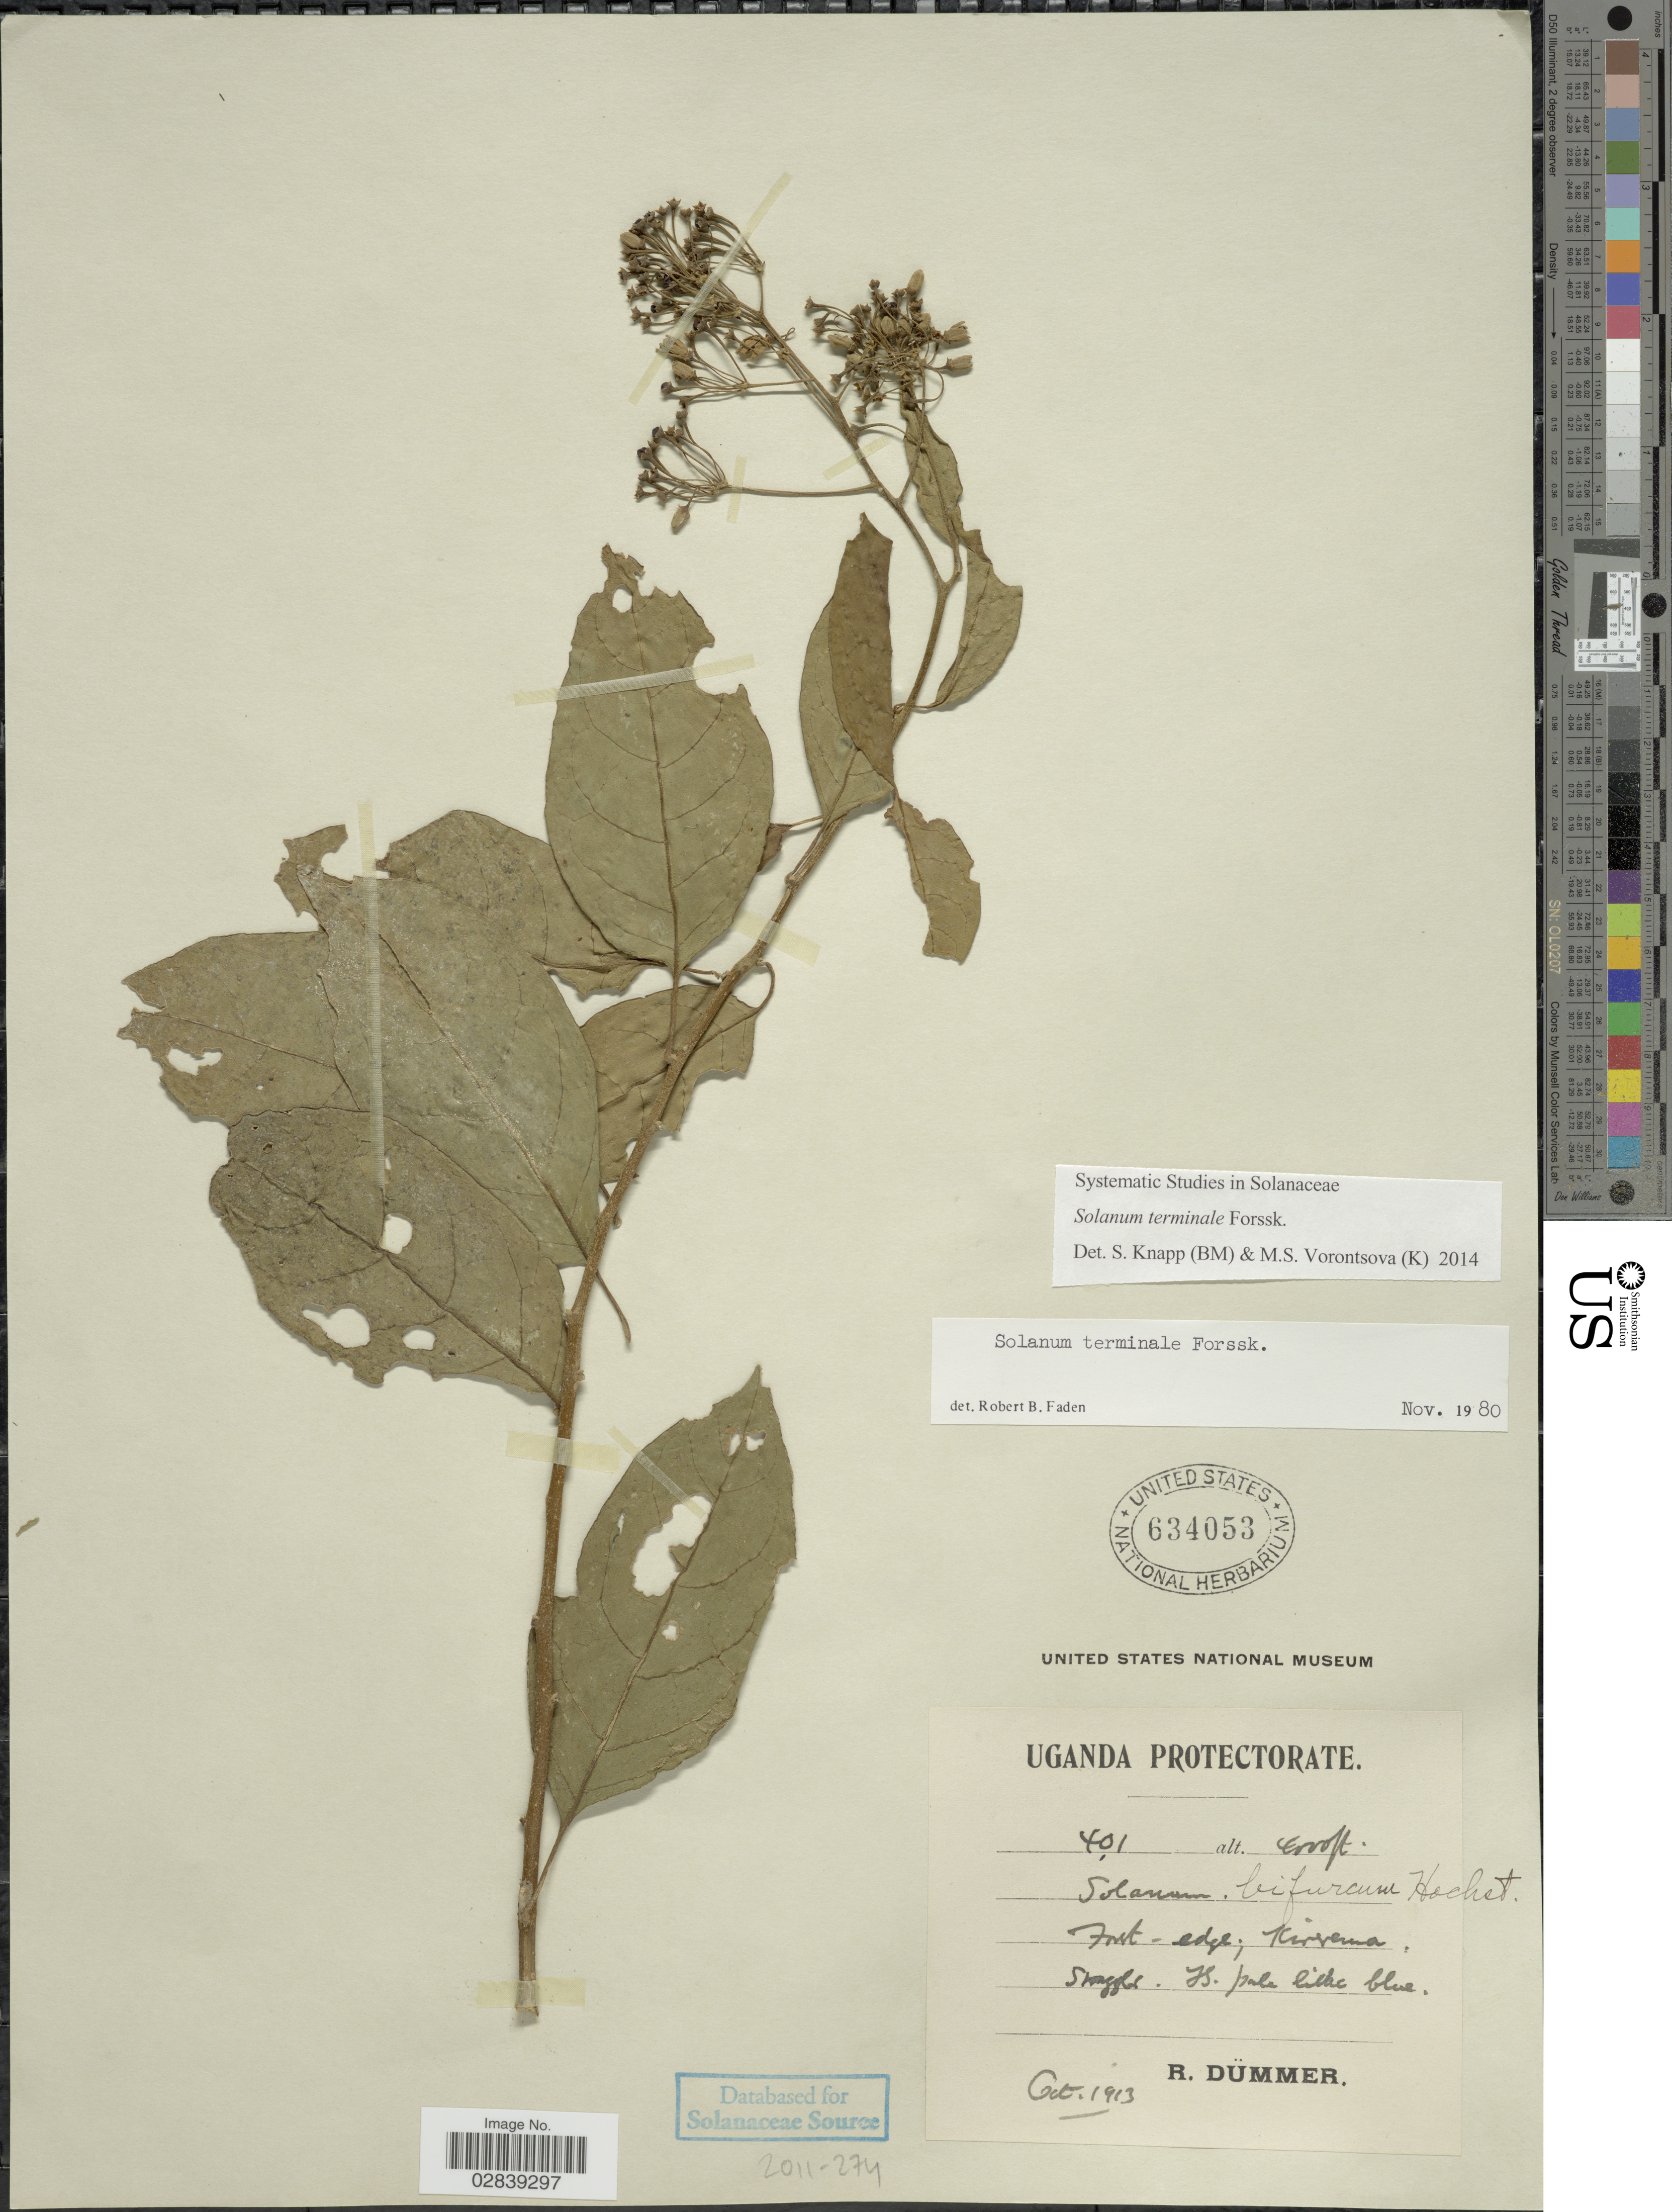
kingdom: Plantae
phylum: Tracheophyta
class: Magnoliopsida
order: Solanales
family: Solanaceae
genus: Solanum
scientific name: Solanum terminale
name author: Forssk.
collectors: R. A. Dümmer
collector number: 401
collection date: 1913-10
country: Uganda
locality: Uganda Protectorate, Kirerema.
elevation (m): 1219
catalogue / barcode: US 634053